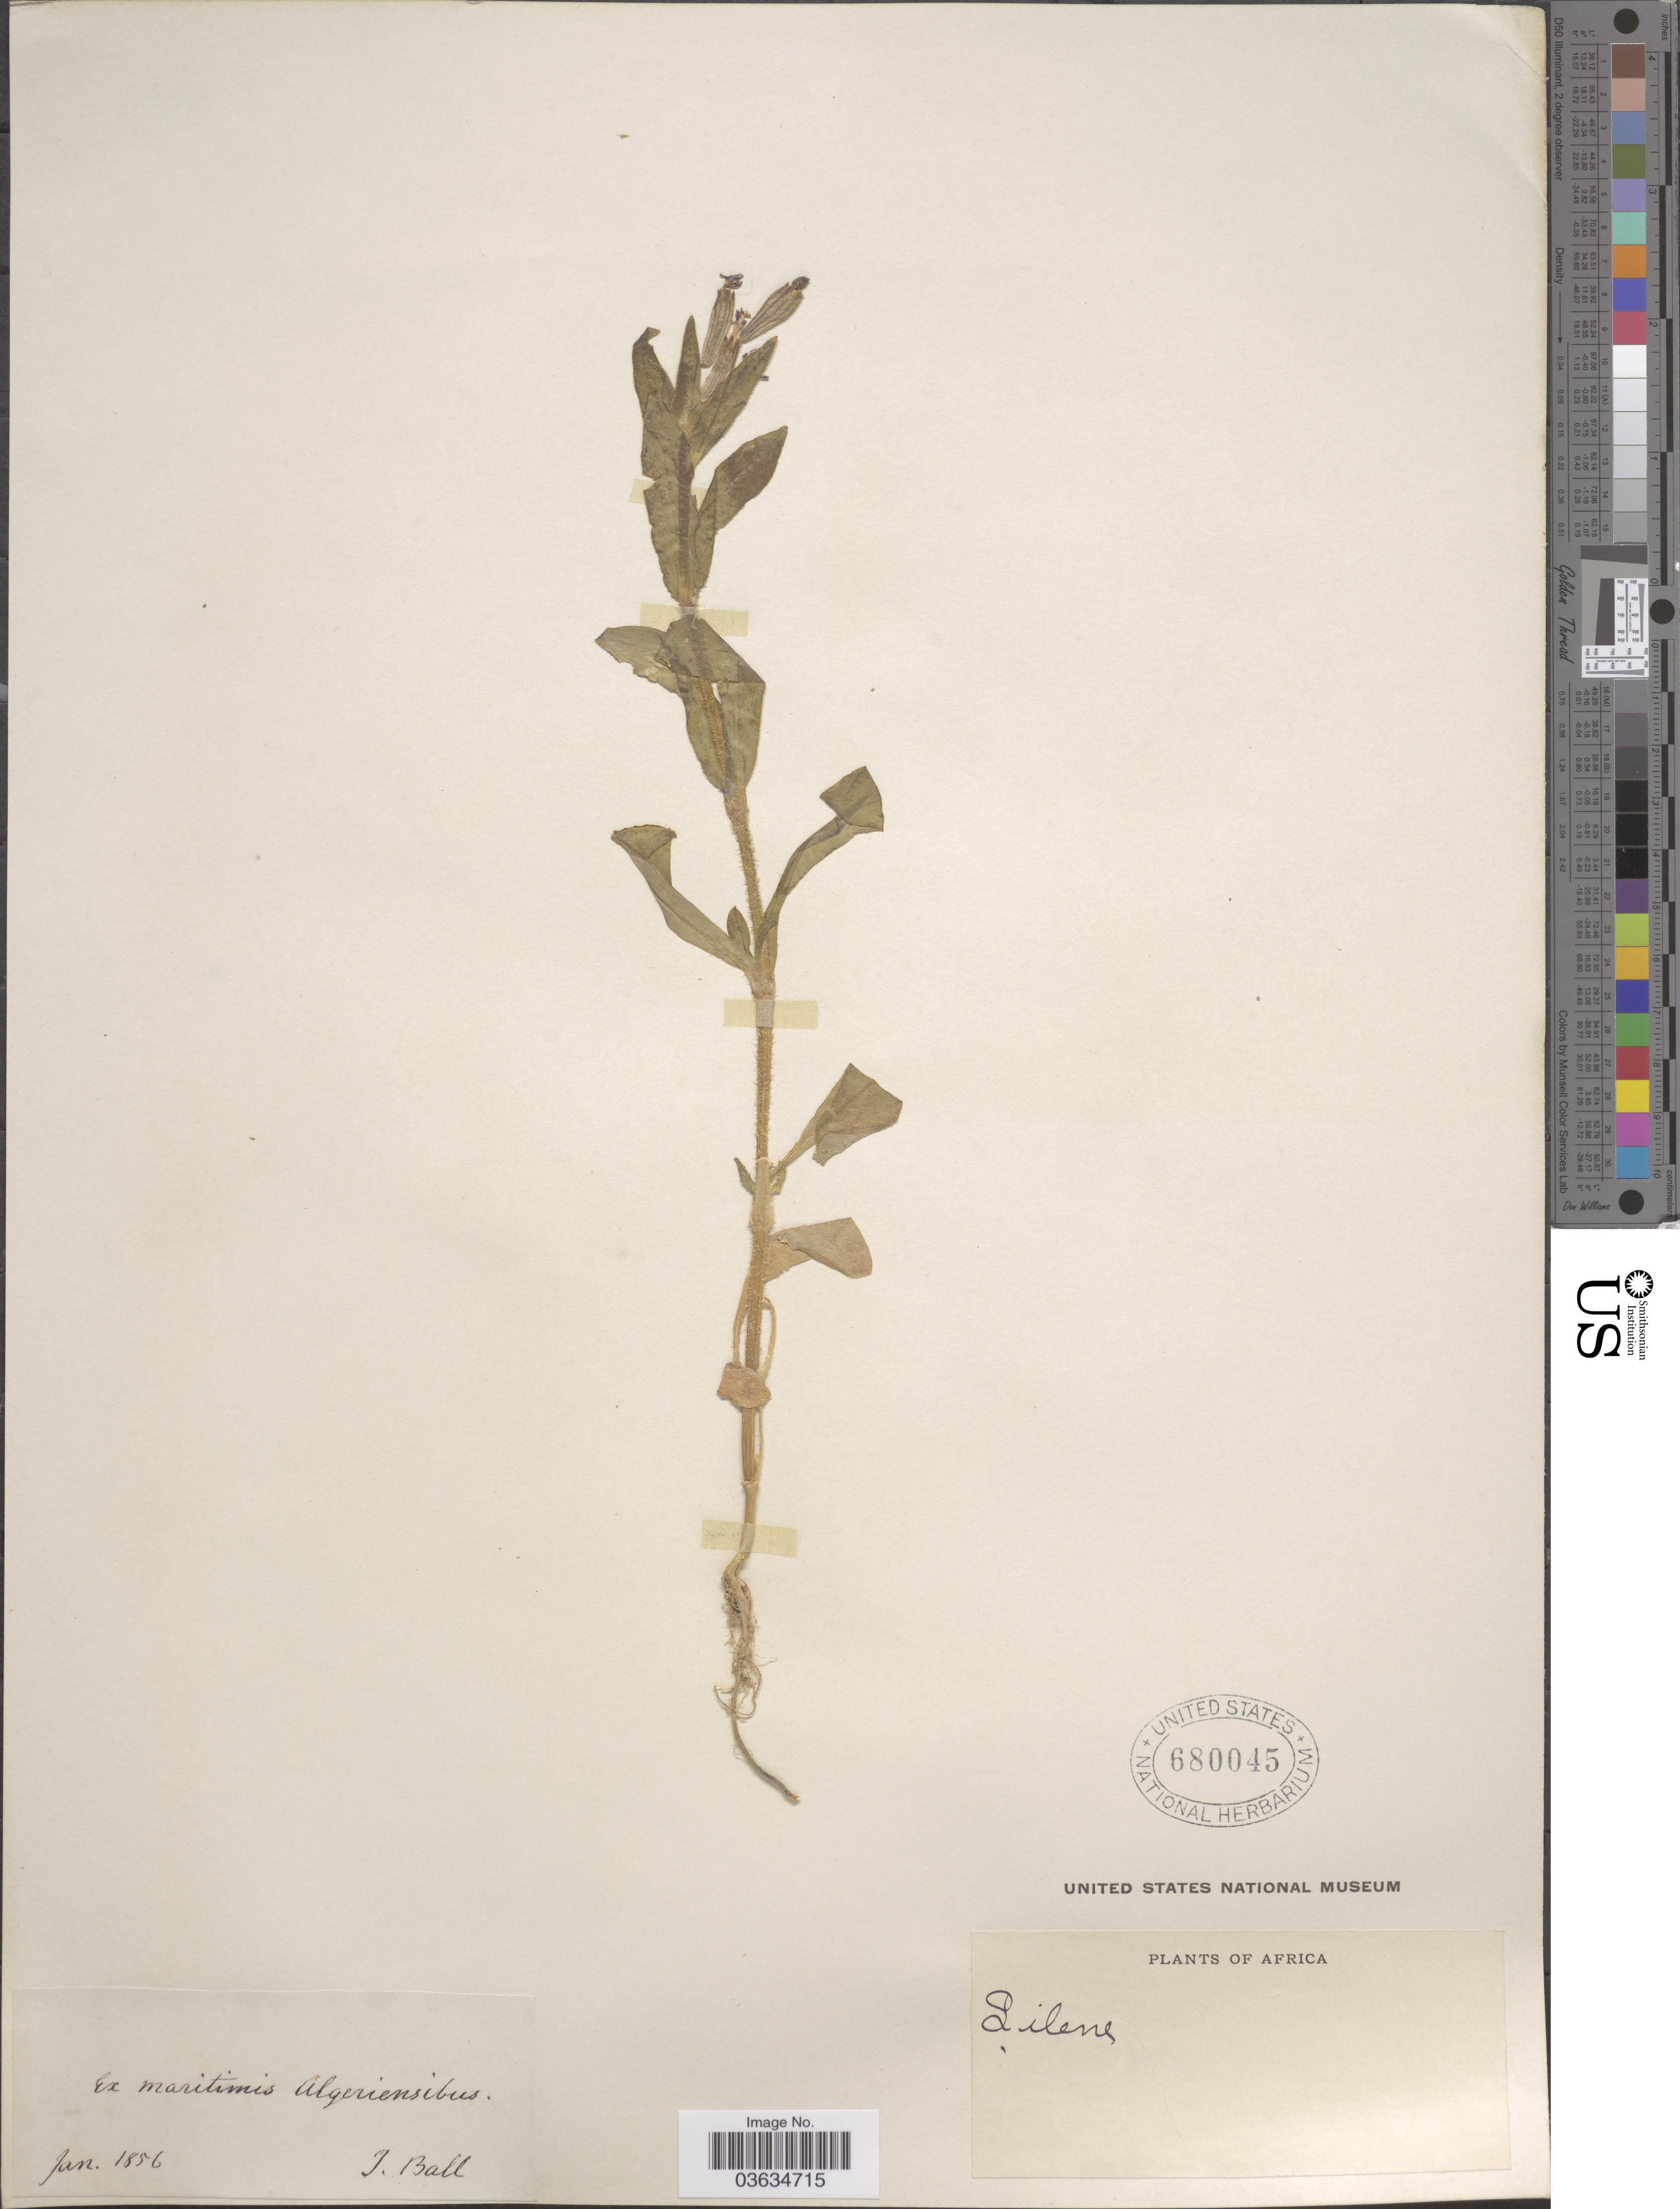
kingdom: Plantae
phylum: Tracheophyta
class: Magnoliopsida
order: Caryophyllales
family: Caryophyllaceae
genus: Silene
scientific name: Silene sp.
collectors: J. Ball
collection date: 1856-01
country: Algeria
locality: Ex maritimis Algeriensibus.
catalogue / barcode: US 680045